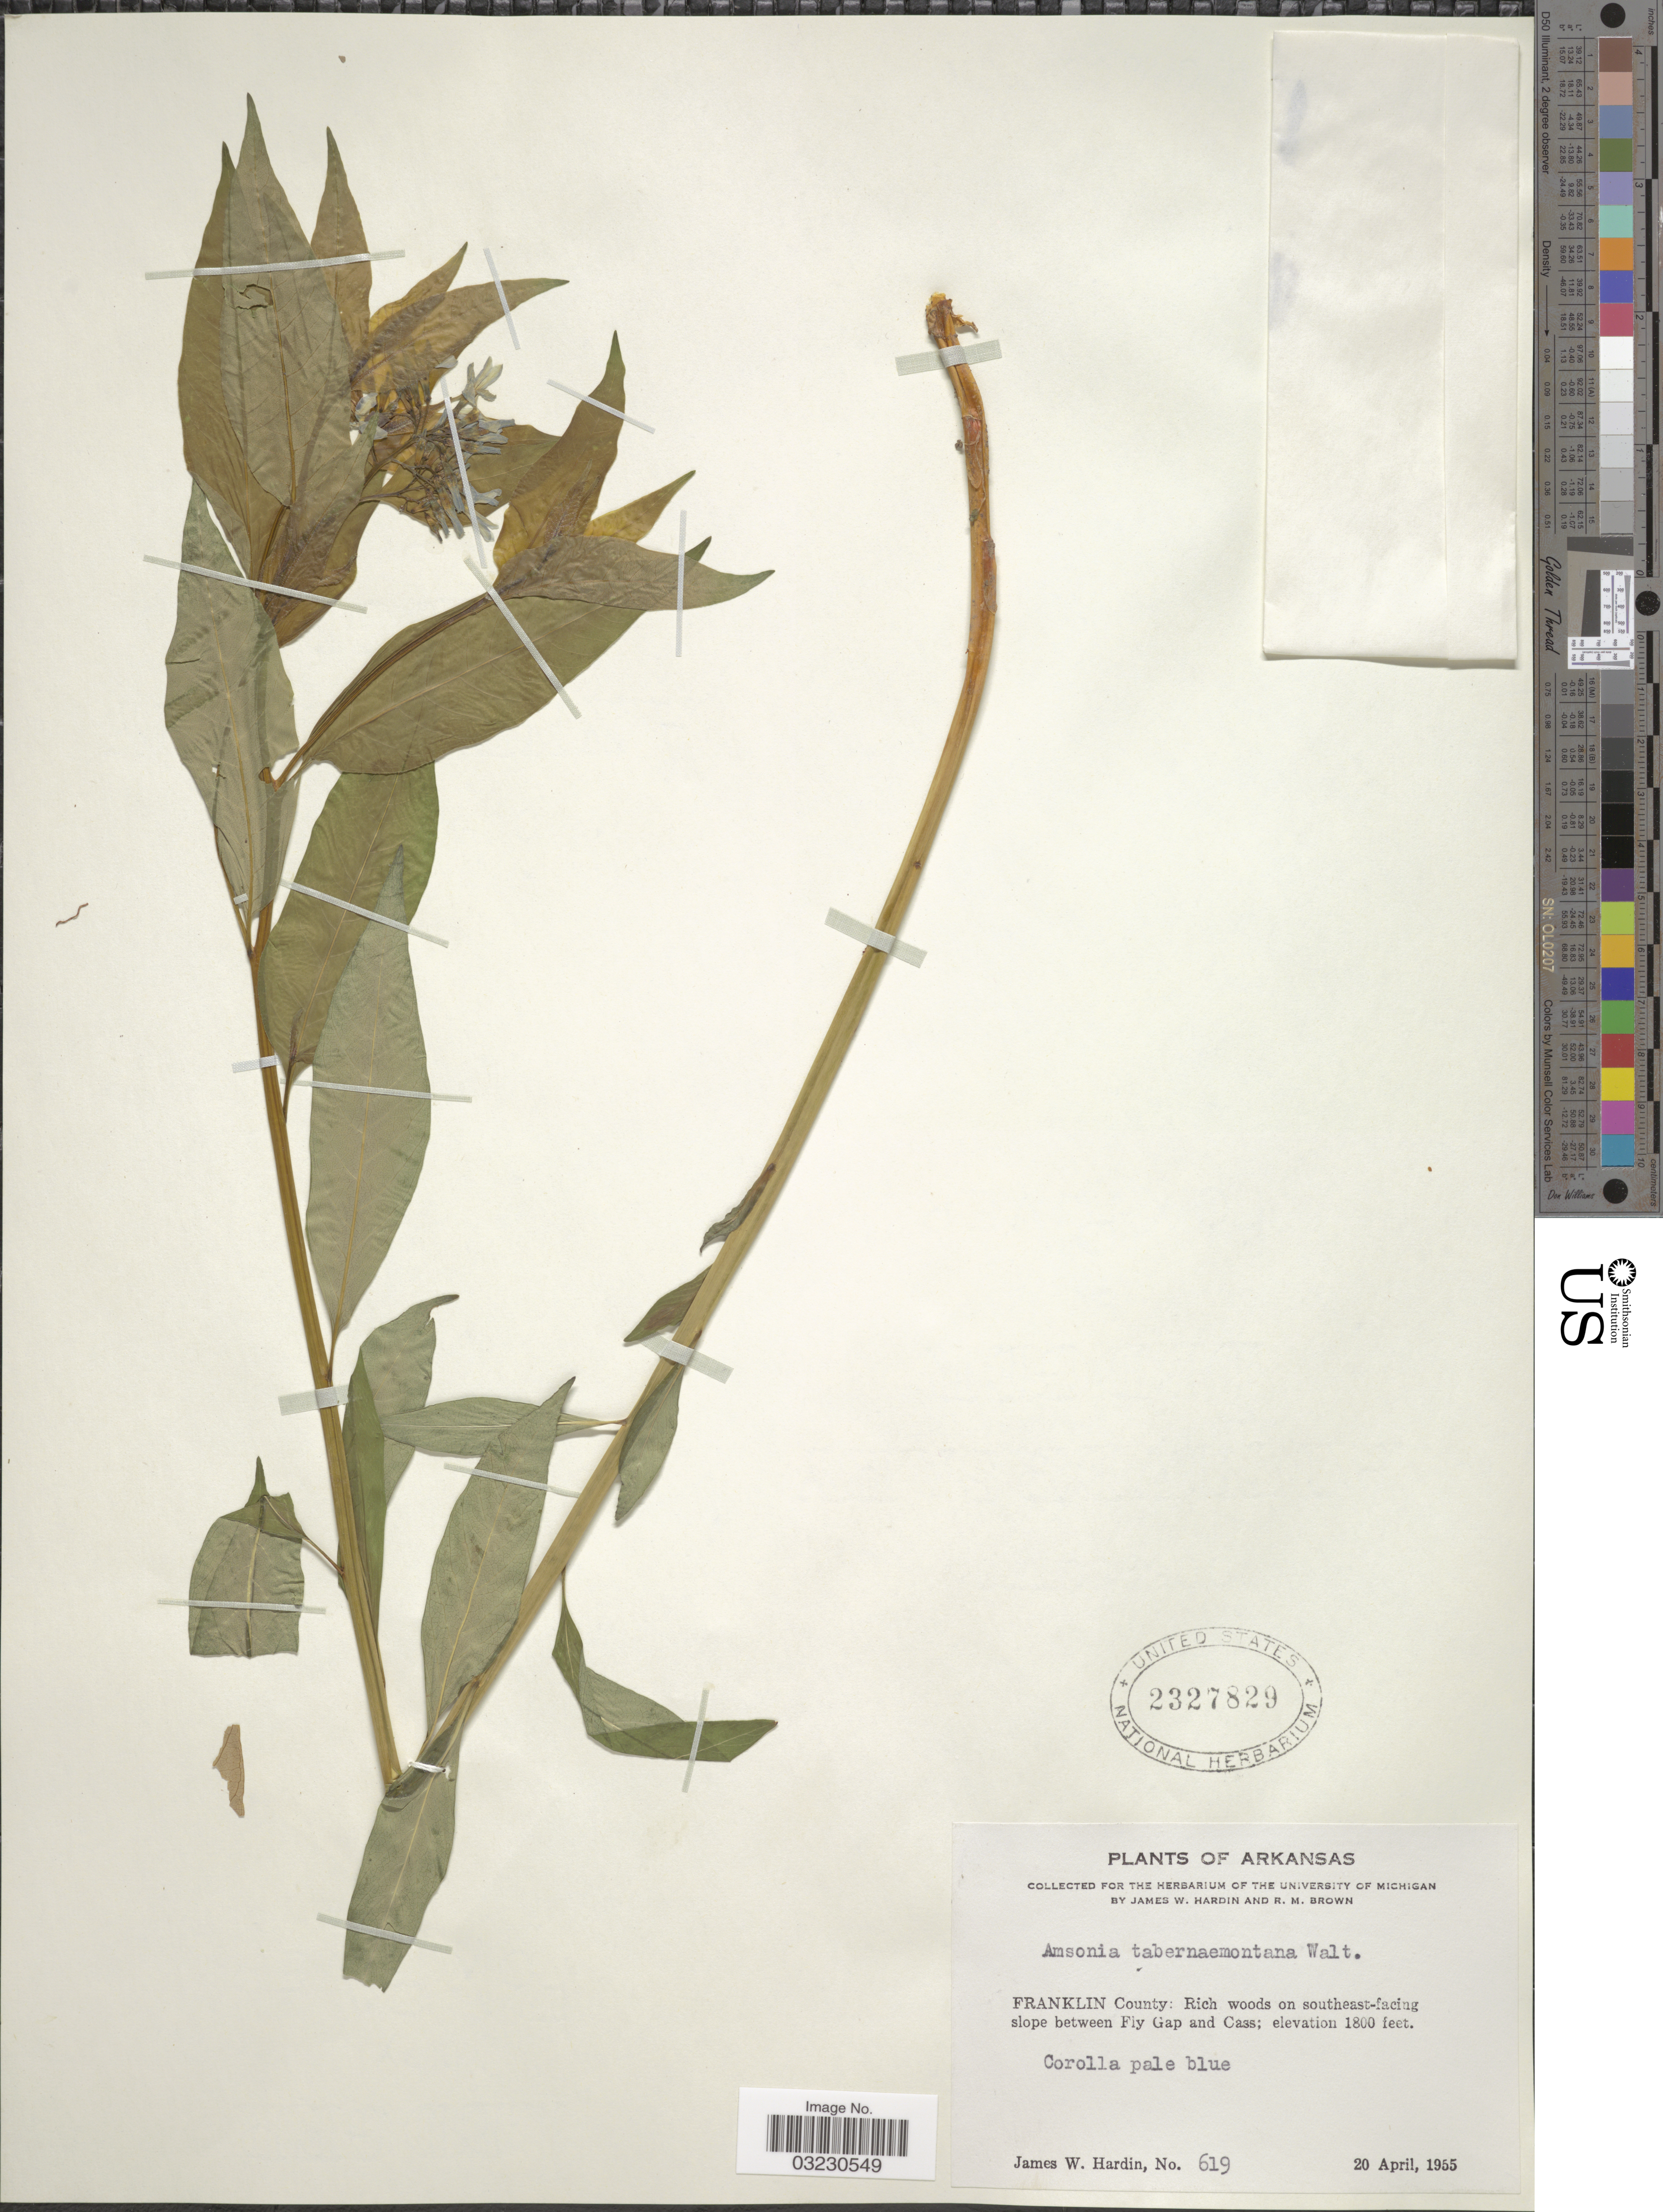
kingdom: Plantae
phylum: Tracheophyta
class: Magnoliopsida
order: Gentianales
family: Apocynaceae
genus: Amsonia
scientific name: Amsonia tabernaemontana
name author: Walter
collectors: J. W. Hardin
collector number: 619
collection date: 1955-04-20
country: United States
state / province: Arkansas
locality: Franklin County: Rich woods on southeast-facing slope between Fly Gap and Cass.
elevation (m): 549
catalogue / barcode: US 2327829